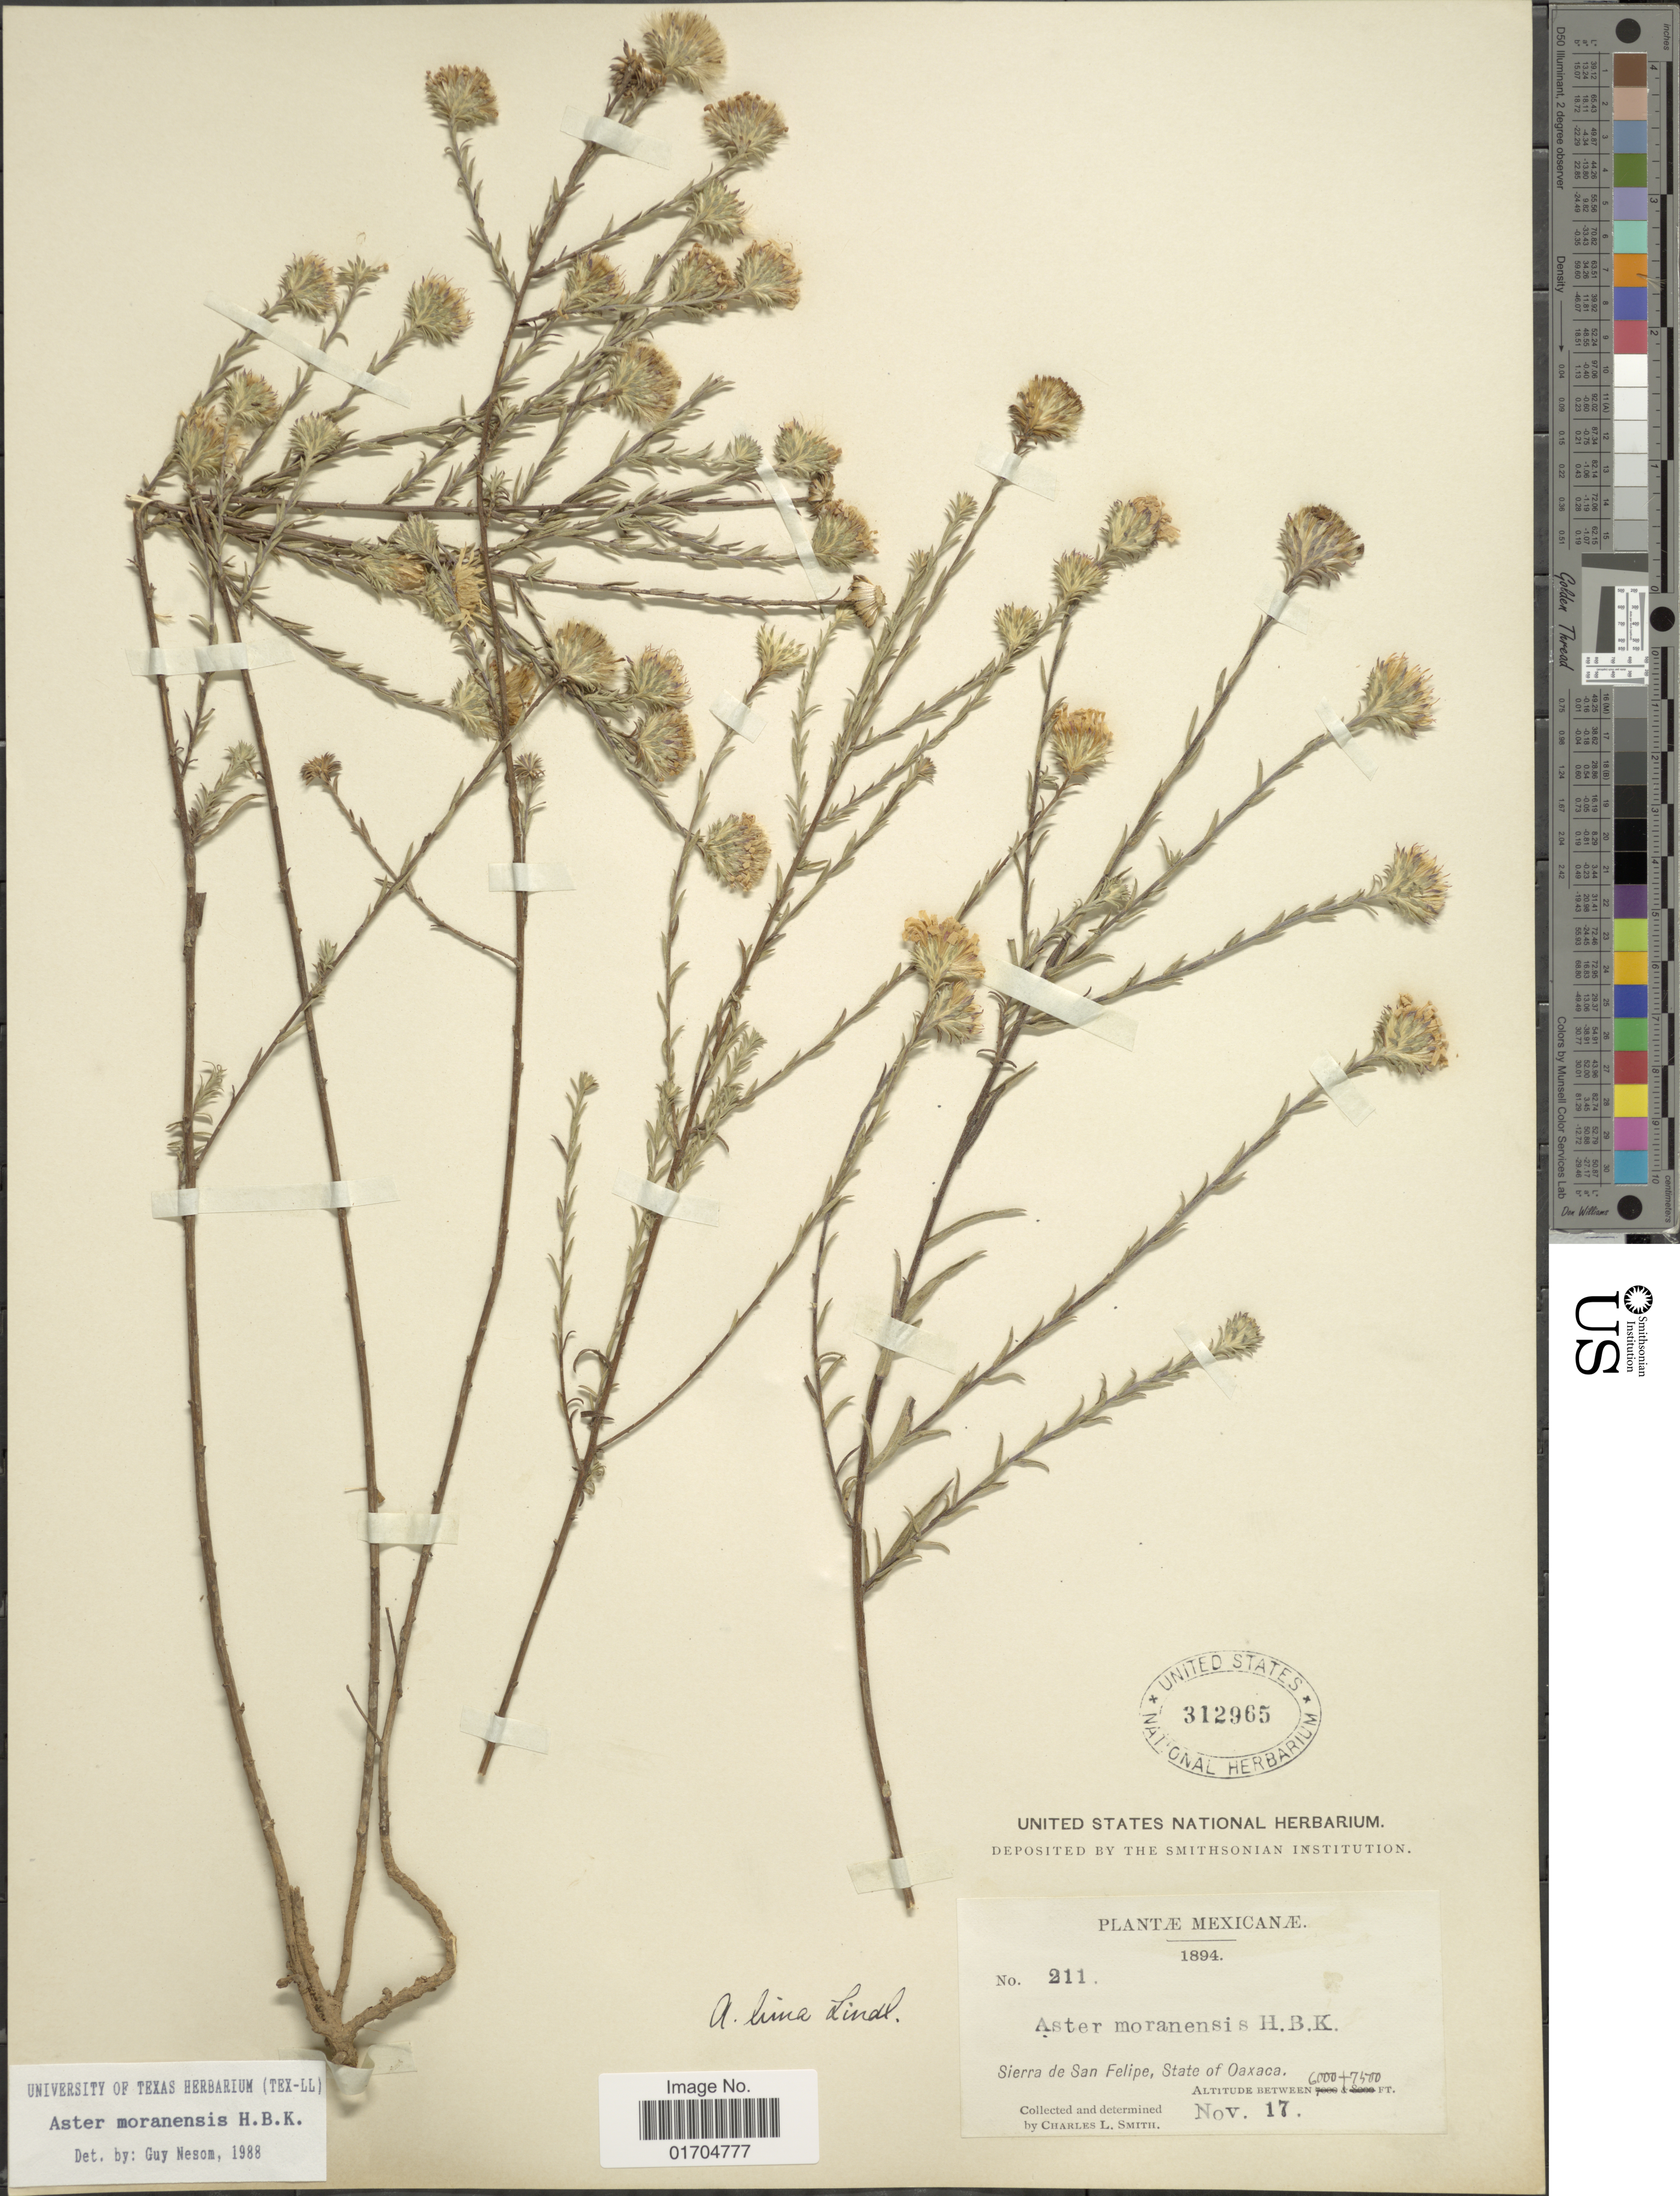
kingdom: Plantae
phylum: Tracheophyta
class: Magnoliopsida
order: Asterales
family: Asteraceae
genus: Symphyotrichum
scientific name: Symphyotrichum moranense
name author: (Kunth) G.L. Nesom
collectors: C. L. Smith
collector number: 211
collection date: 1894-11-17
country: Mexico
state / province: Oaxaca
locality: Sierra de San Felipe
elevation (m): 1829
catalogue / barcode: US 312965